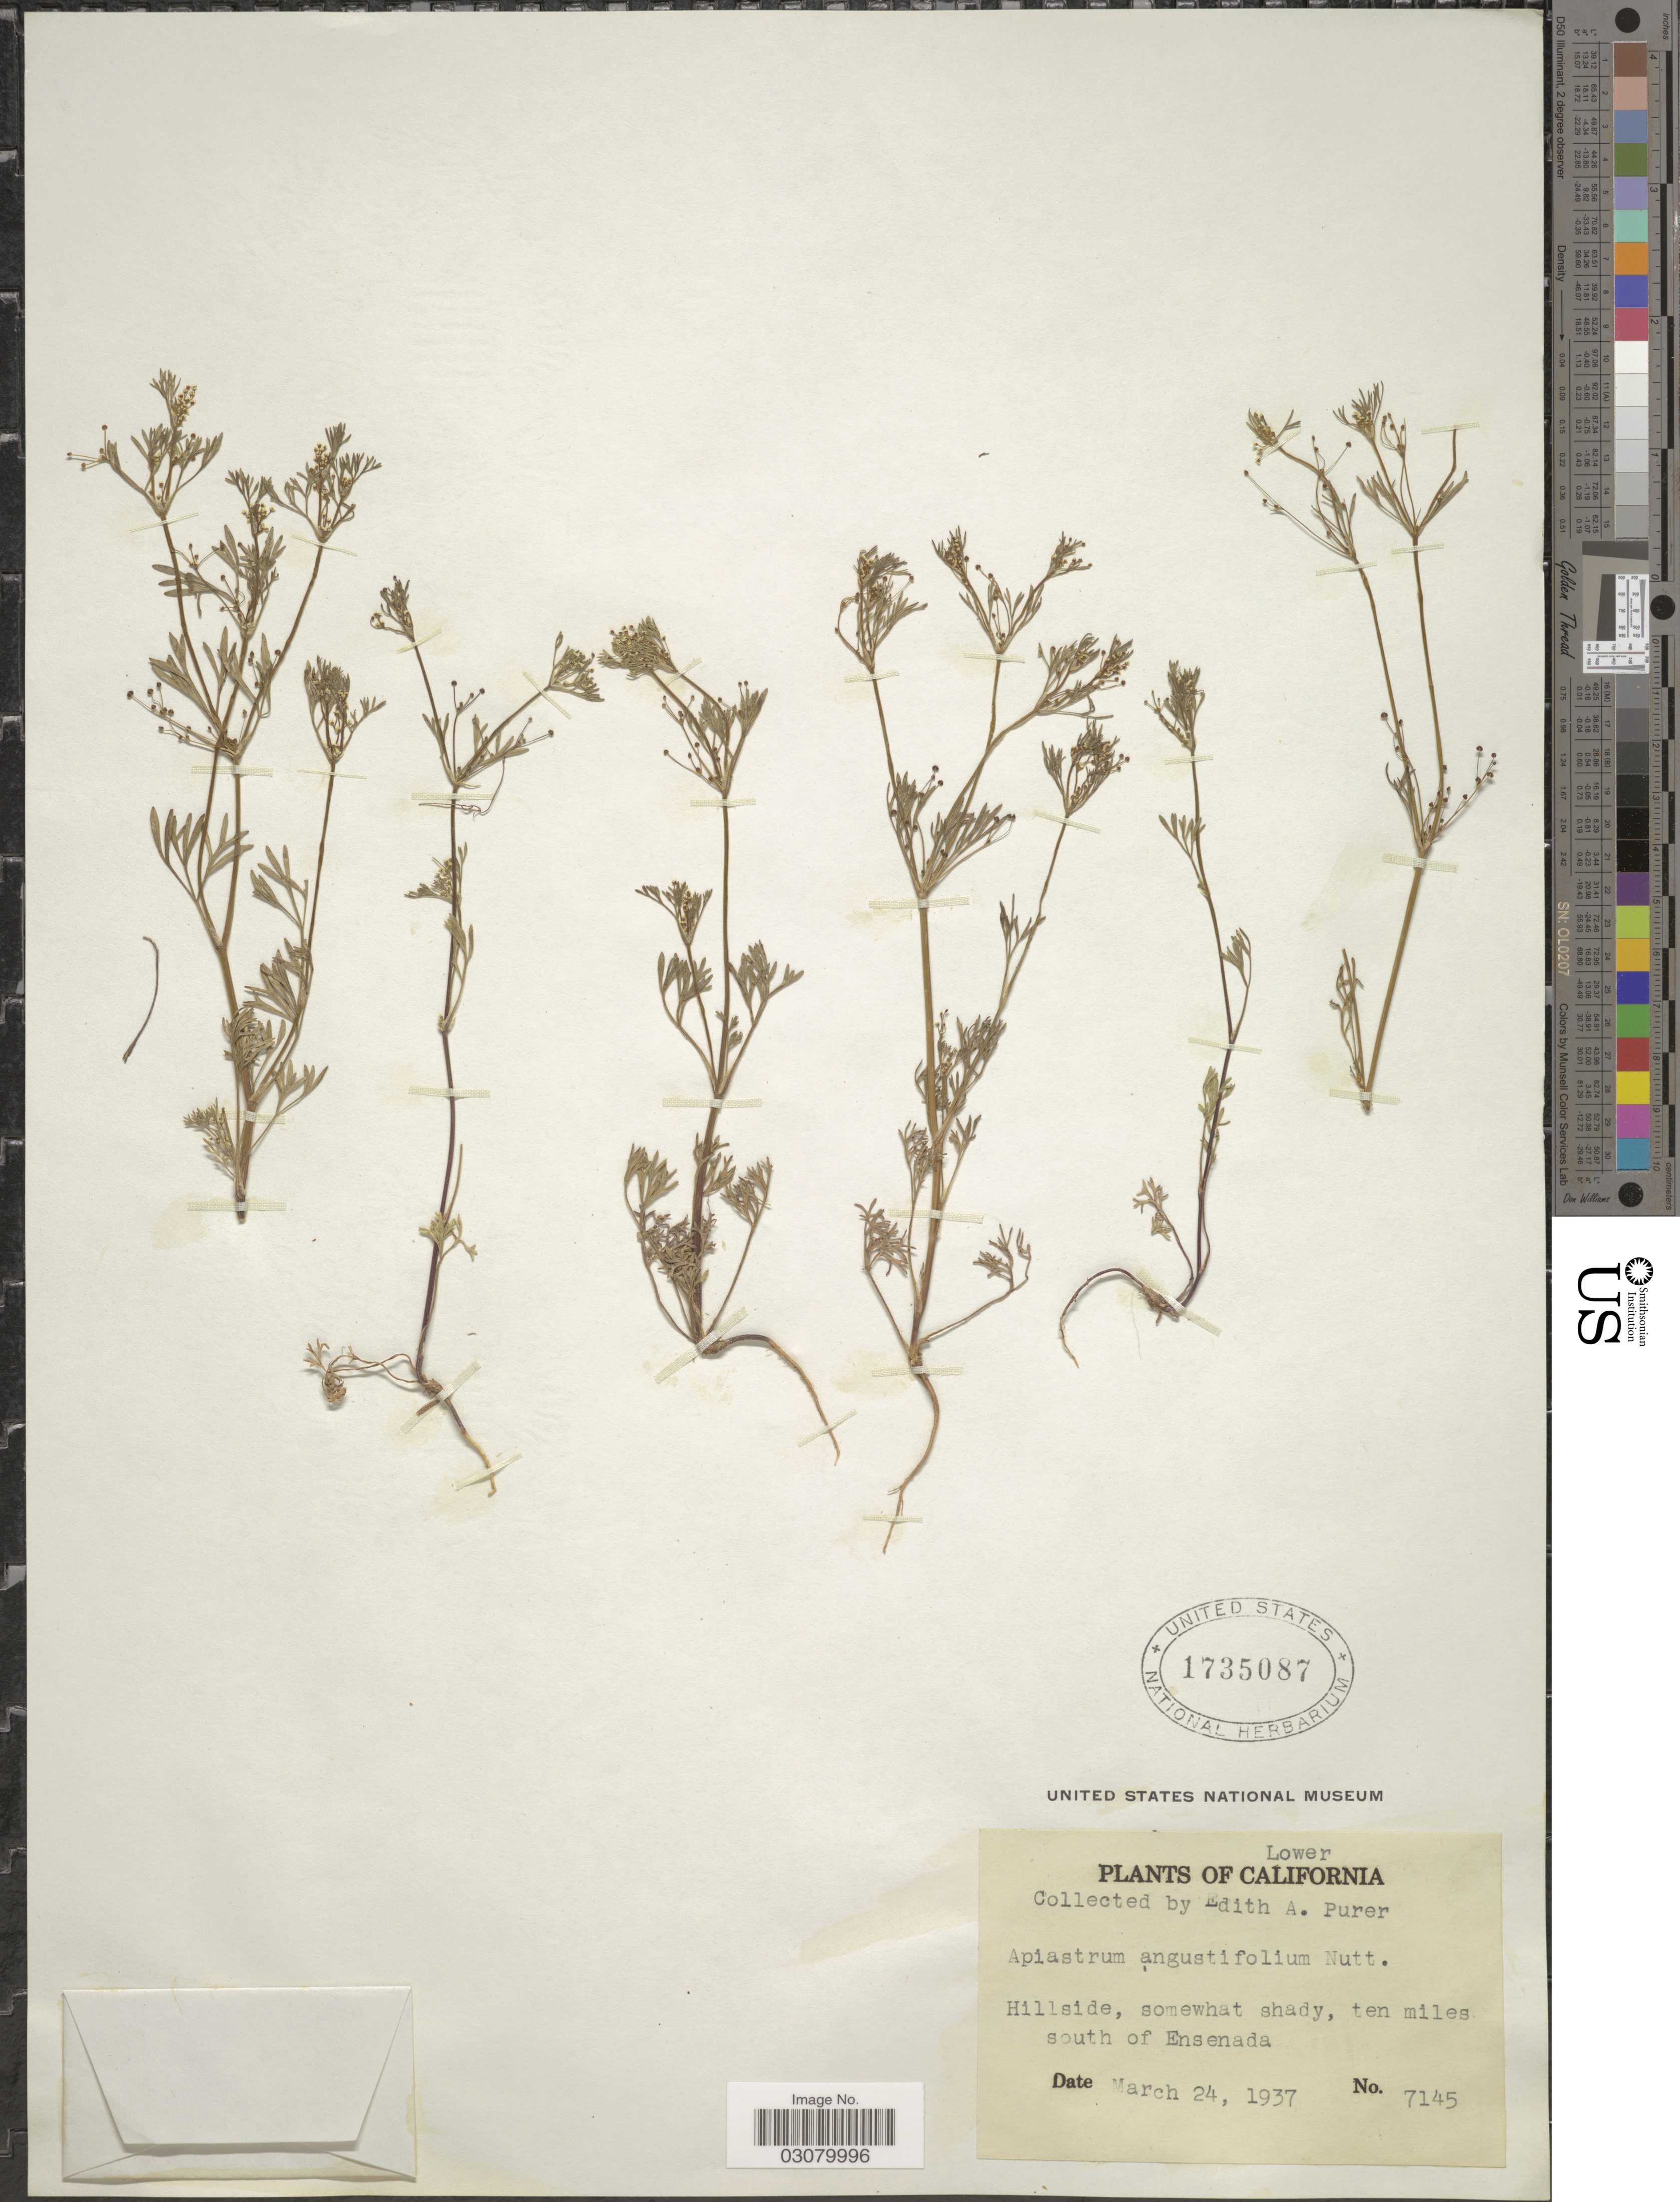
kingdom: Plantae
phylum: Tracheophyta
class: Magnoliopsida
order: Apiales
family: Apiaceae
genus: Apiastrum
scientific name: Apiastrum angustifolium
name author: Nutt.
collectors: E. Purer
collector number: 7145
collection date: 1937-03-24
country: Mexico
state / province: Baja California Norte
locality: Lower California, Hillside, somewhat shady, ten miles south of Ensenada.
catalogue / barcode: US 1735087